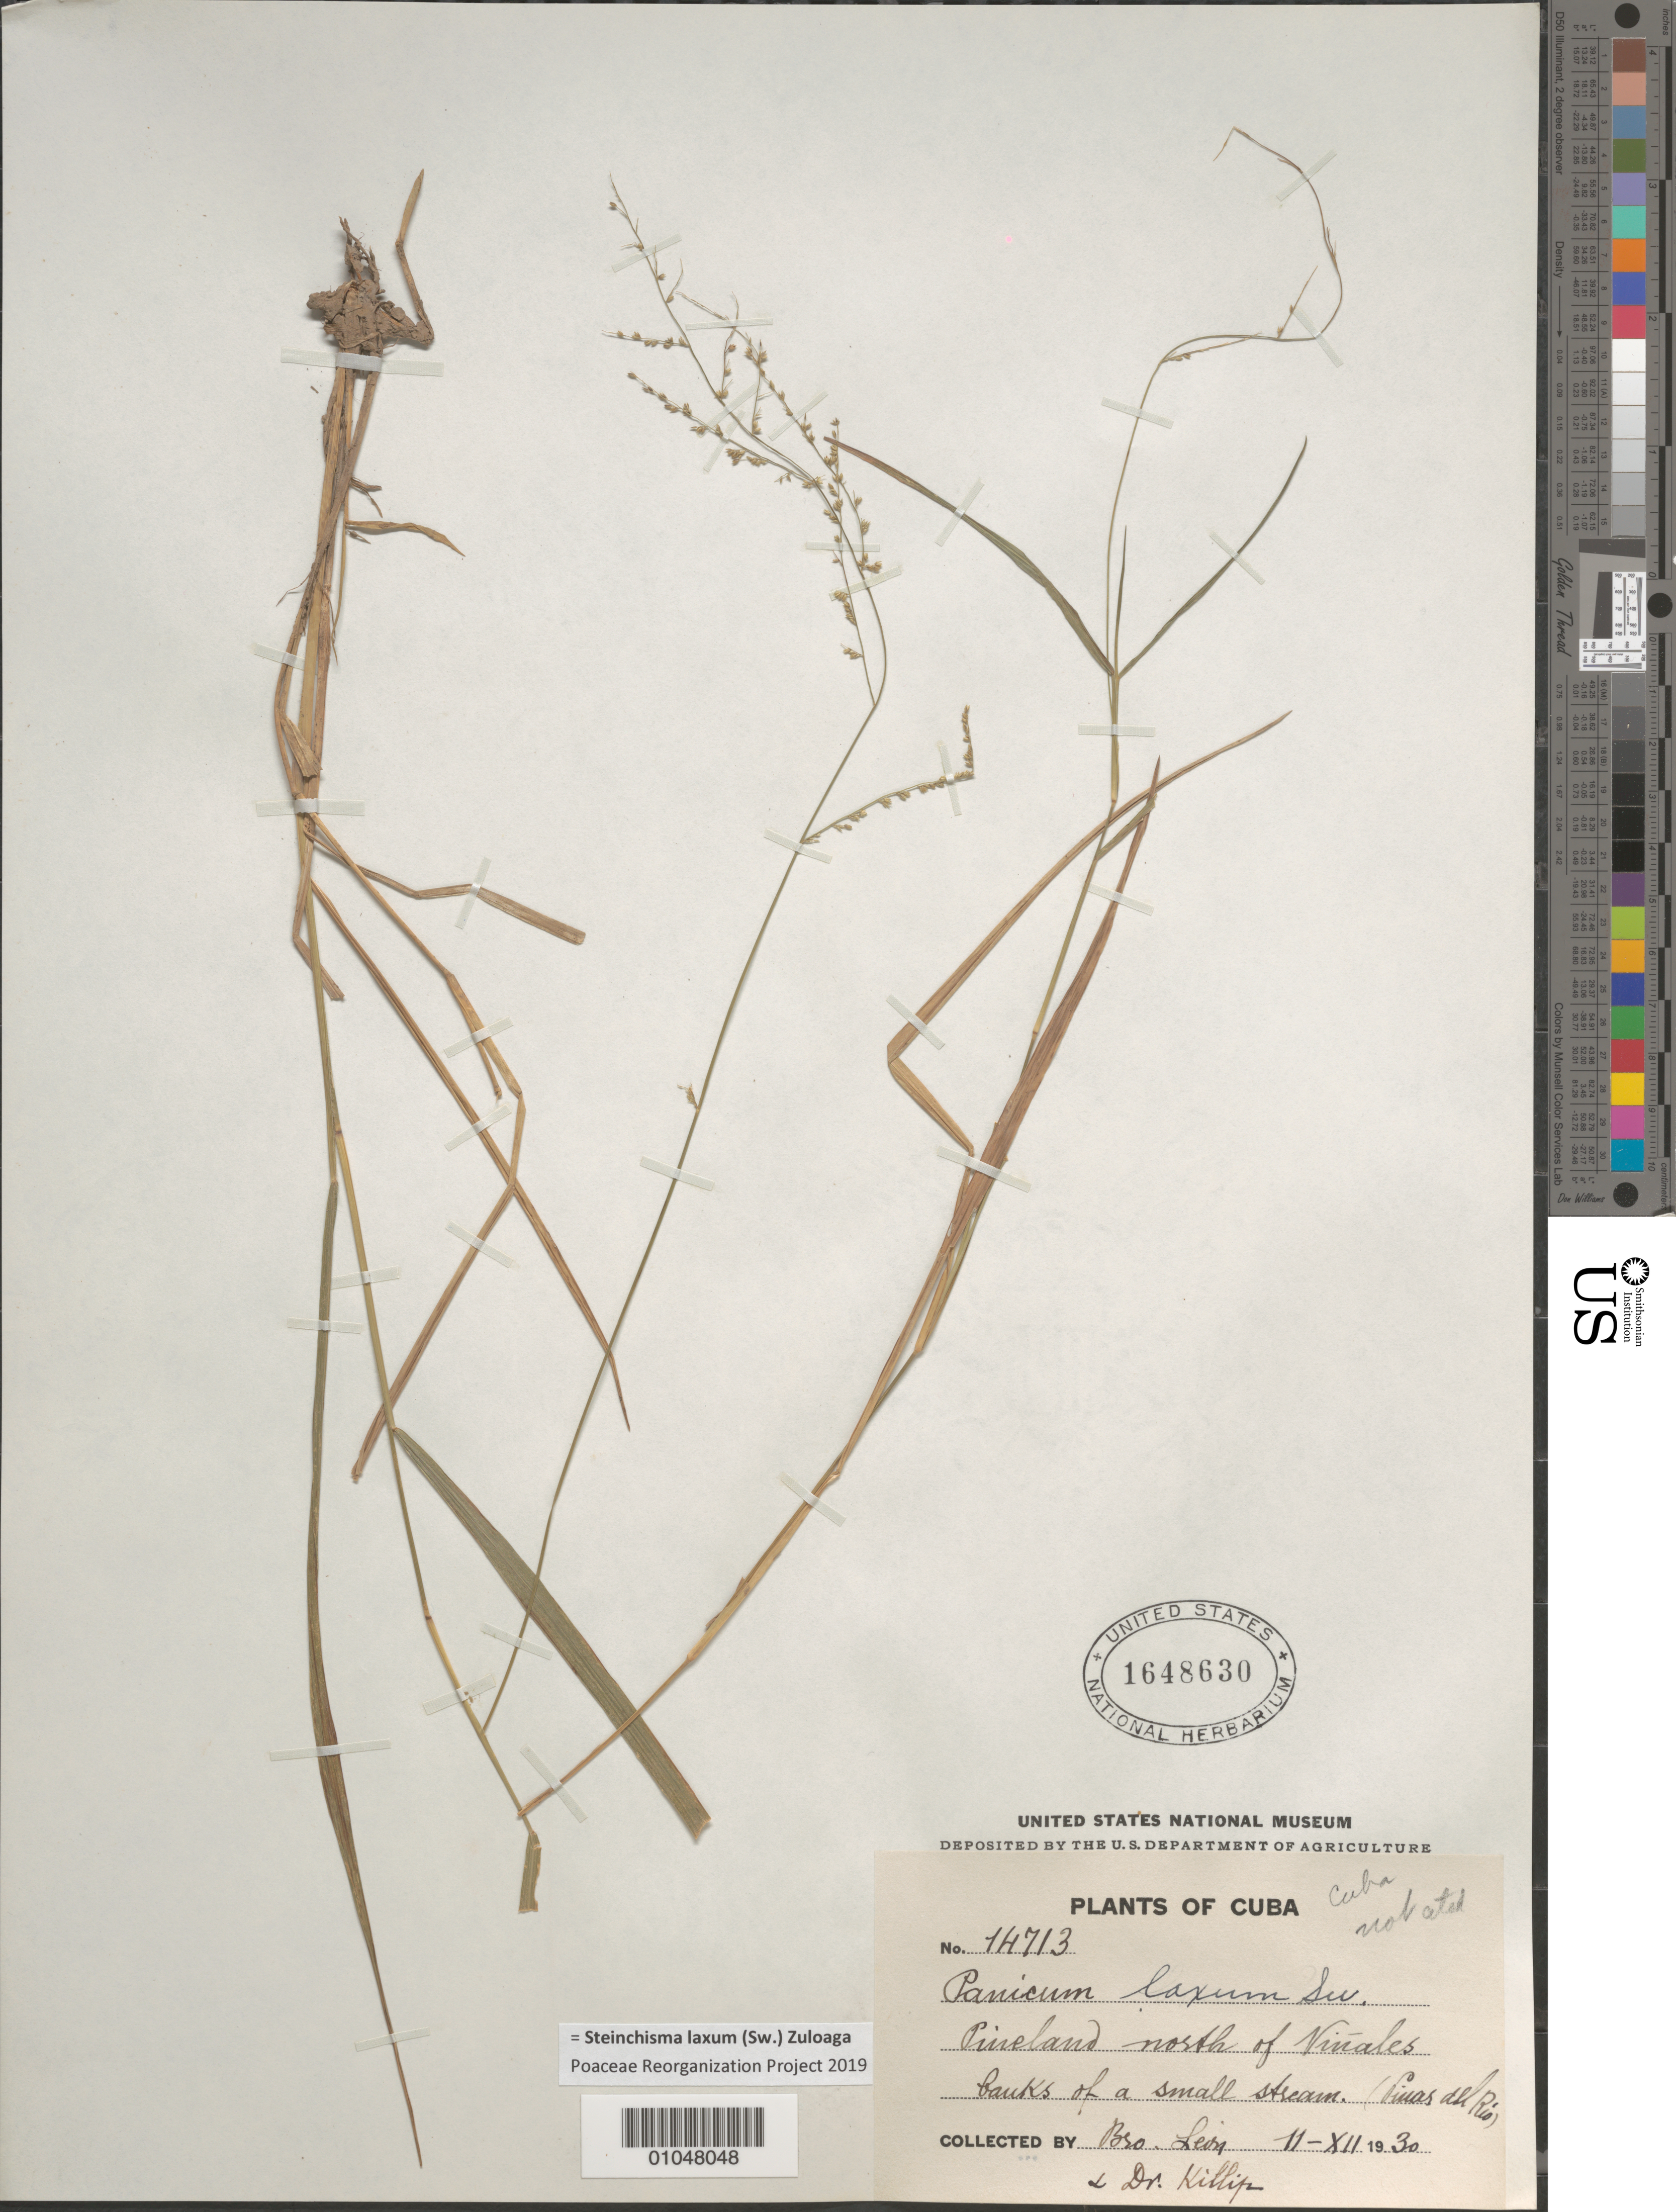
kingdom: Plantae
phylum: Tracheophyta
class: Liliopsida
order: Poales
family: Poaceae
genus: Panicum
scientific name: Panicum laxum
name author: Sw.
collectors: Bro. León & E. P. Killip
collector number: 14713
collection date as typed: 11 Dec 1930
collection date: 1930-12-11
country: Cuba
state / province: Pinar del Rio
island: Cuba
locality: Pineland N of Ninales, banks of small stream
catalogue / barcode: US 1648630